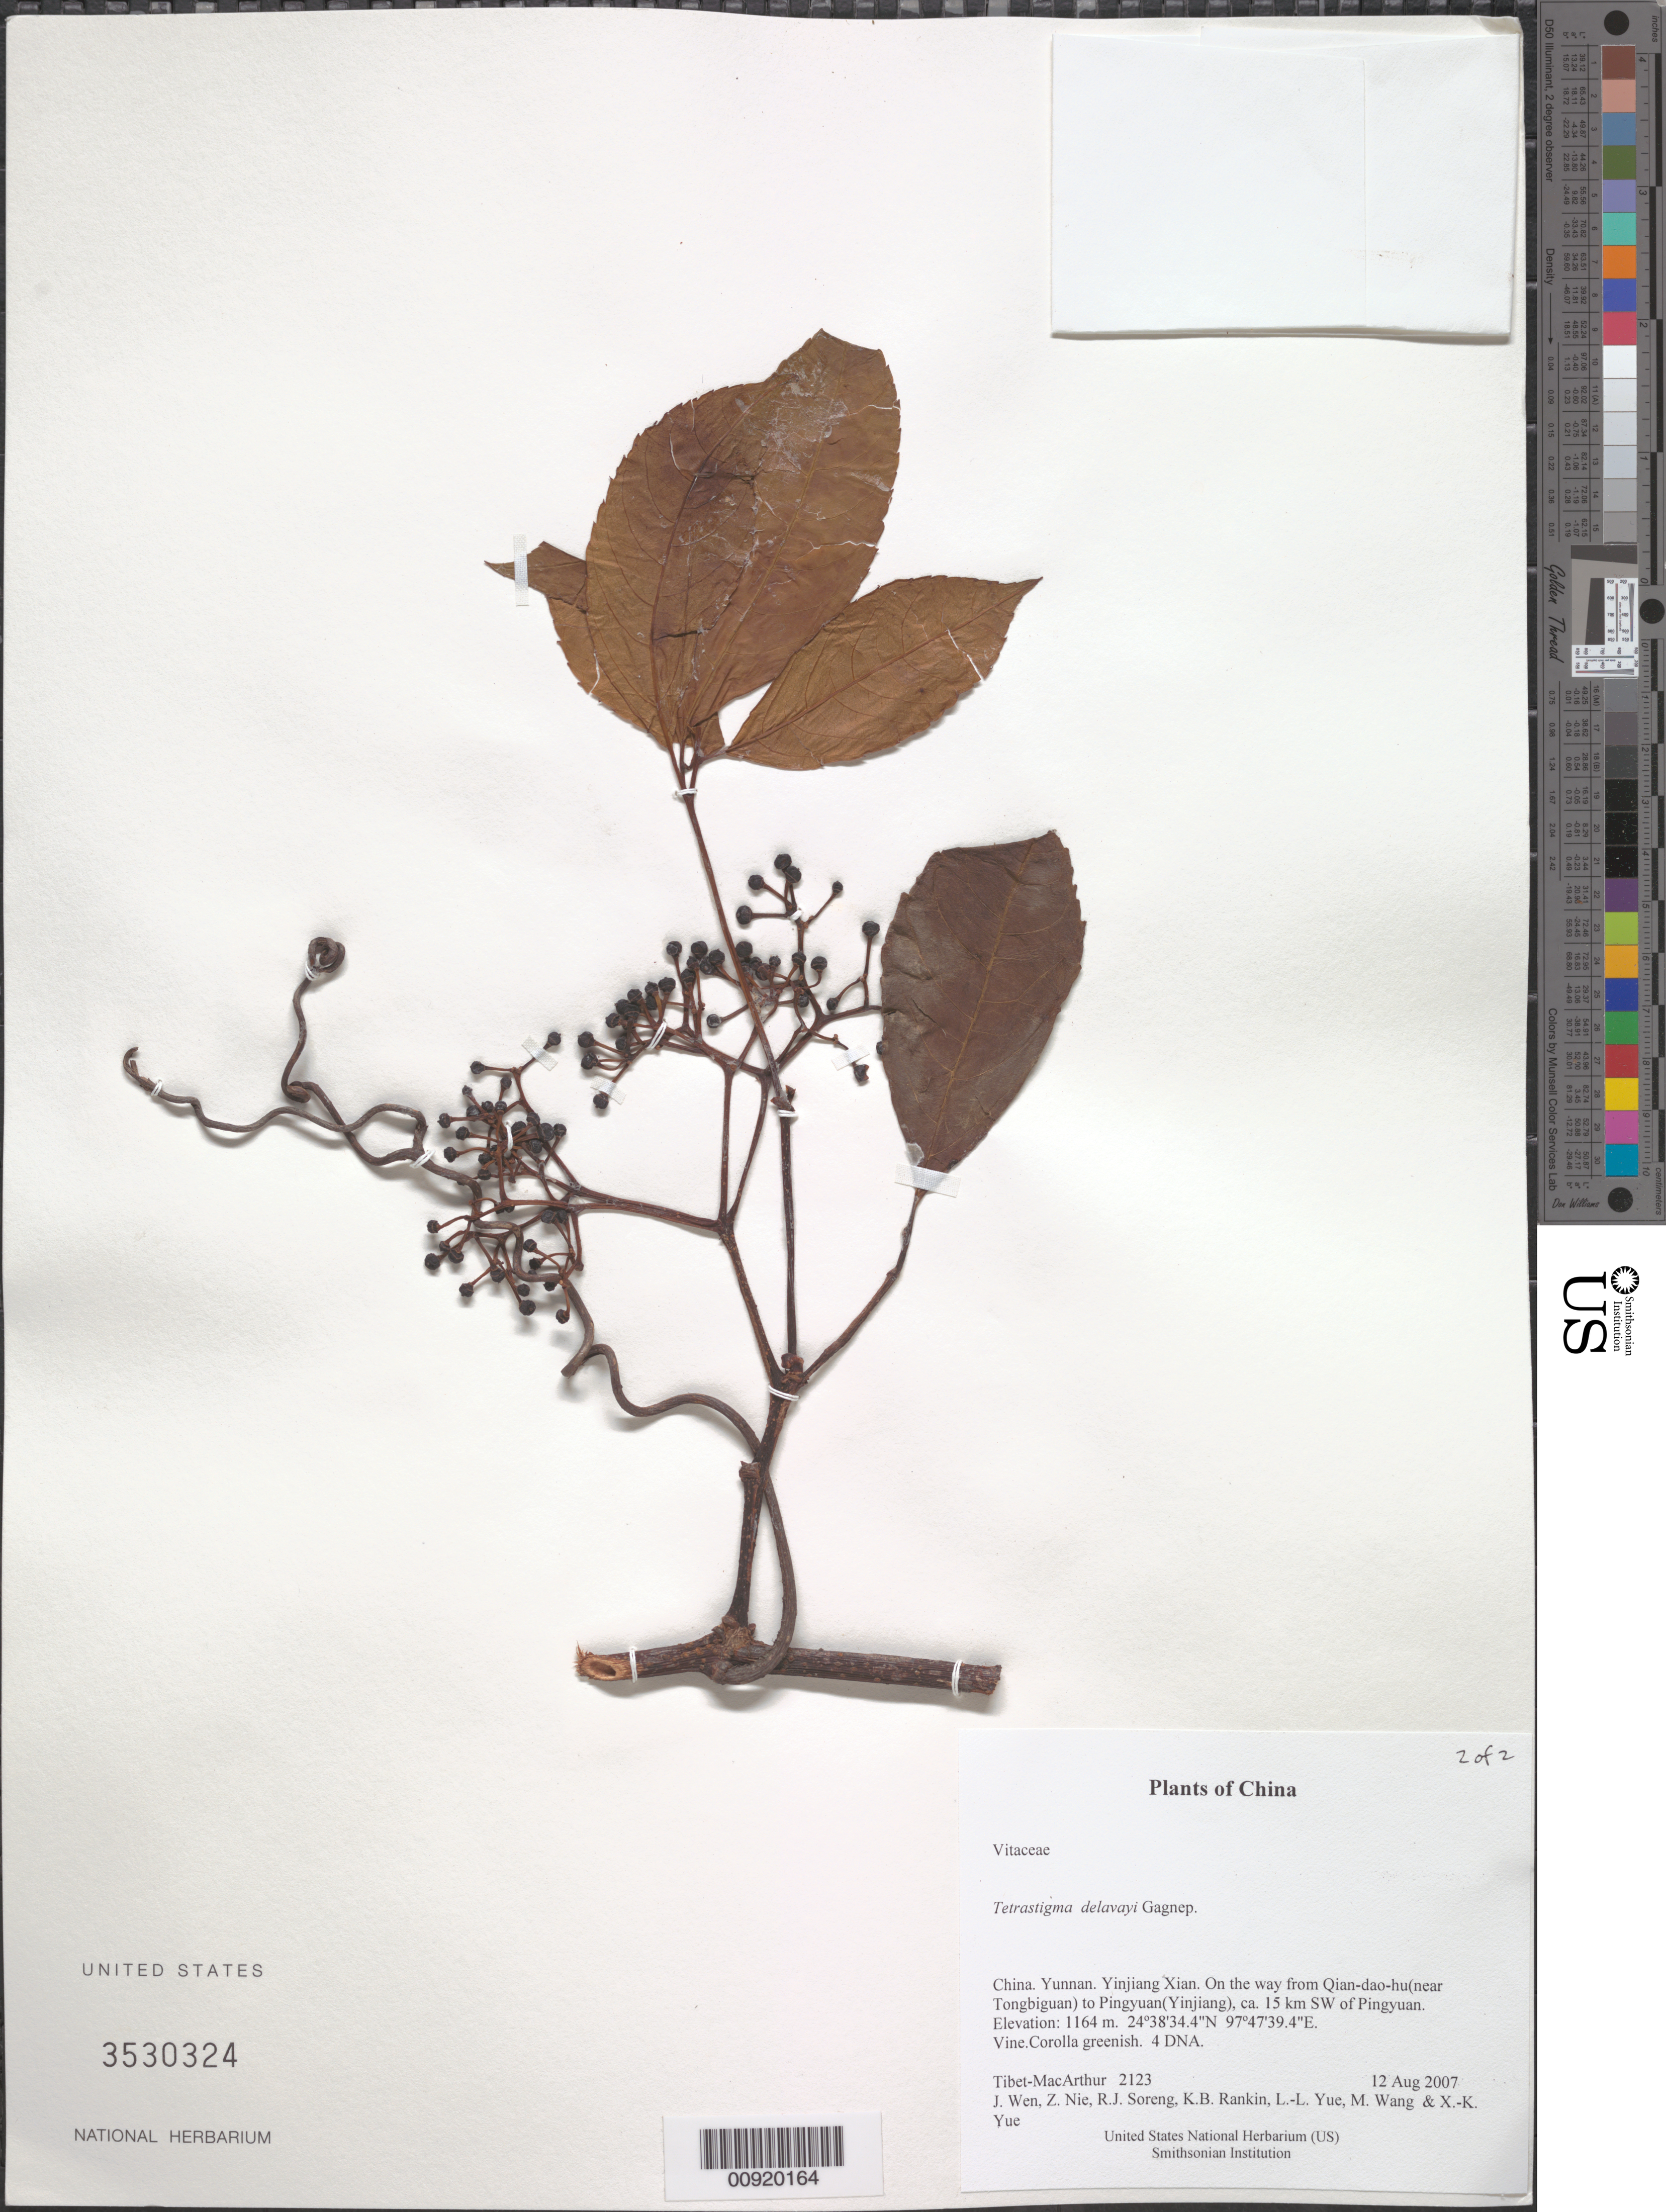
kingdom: Plantae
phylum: Tracheophyta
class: Magnoliopsida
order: Vitales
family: Vitaceae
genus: Tetrastigma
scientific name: Tetrastigma delavayi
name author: Gagnep.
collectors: Tibet-MacArthur, J. Wen, Z. Nie, R. J. Soreng, K. Rankin, L. Yue, M. Wang & X. Yue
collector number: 2123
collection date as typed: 12 Aug 2007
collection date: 2007-08-12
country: China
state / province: Yunnan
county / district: Yinjiang Xian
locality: On the way from Qian-dao-hu(near Tongbiguan) to Pingyuan(Yinjiang), ca. 15 km SW of Pingyuan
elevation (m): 1164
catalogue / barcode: US 33530324